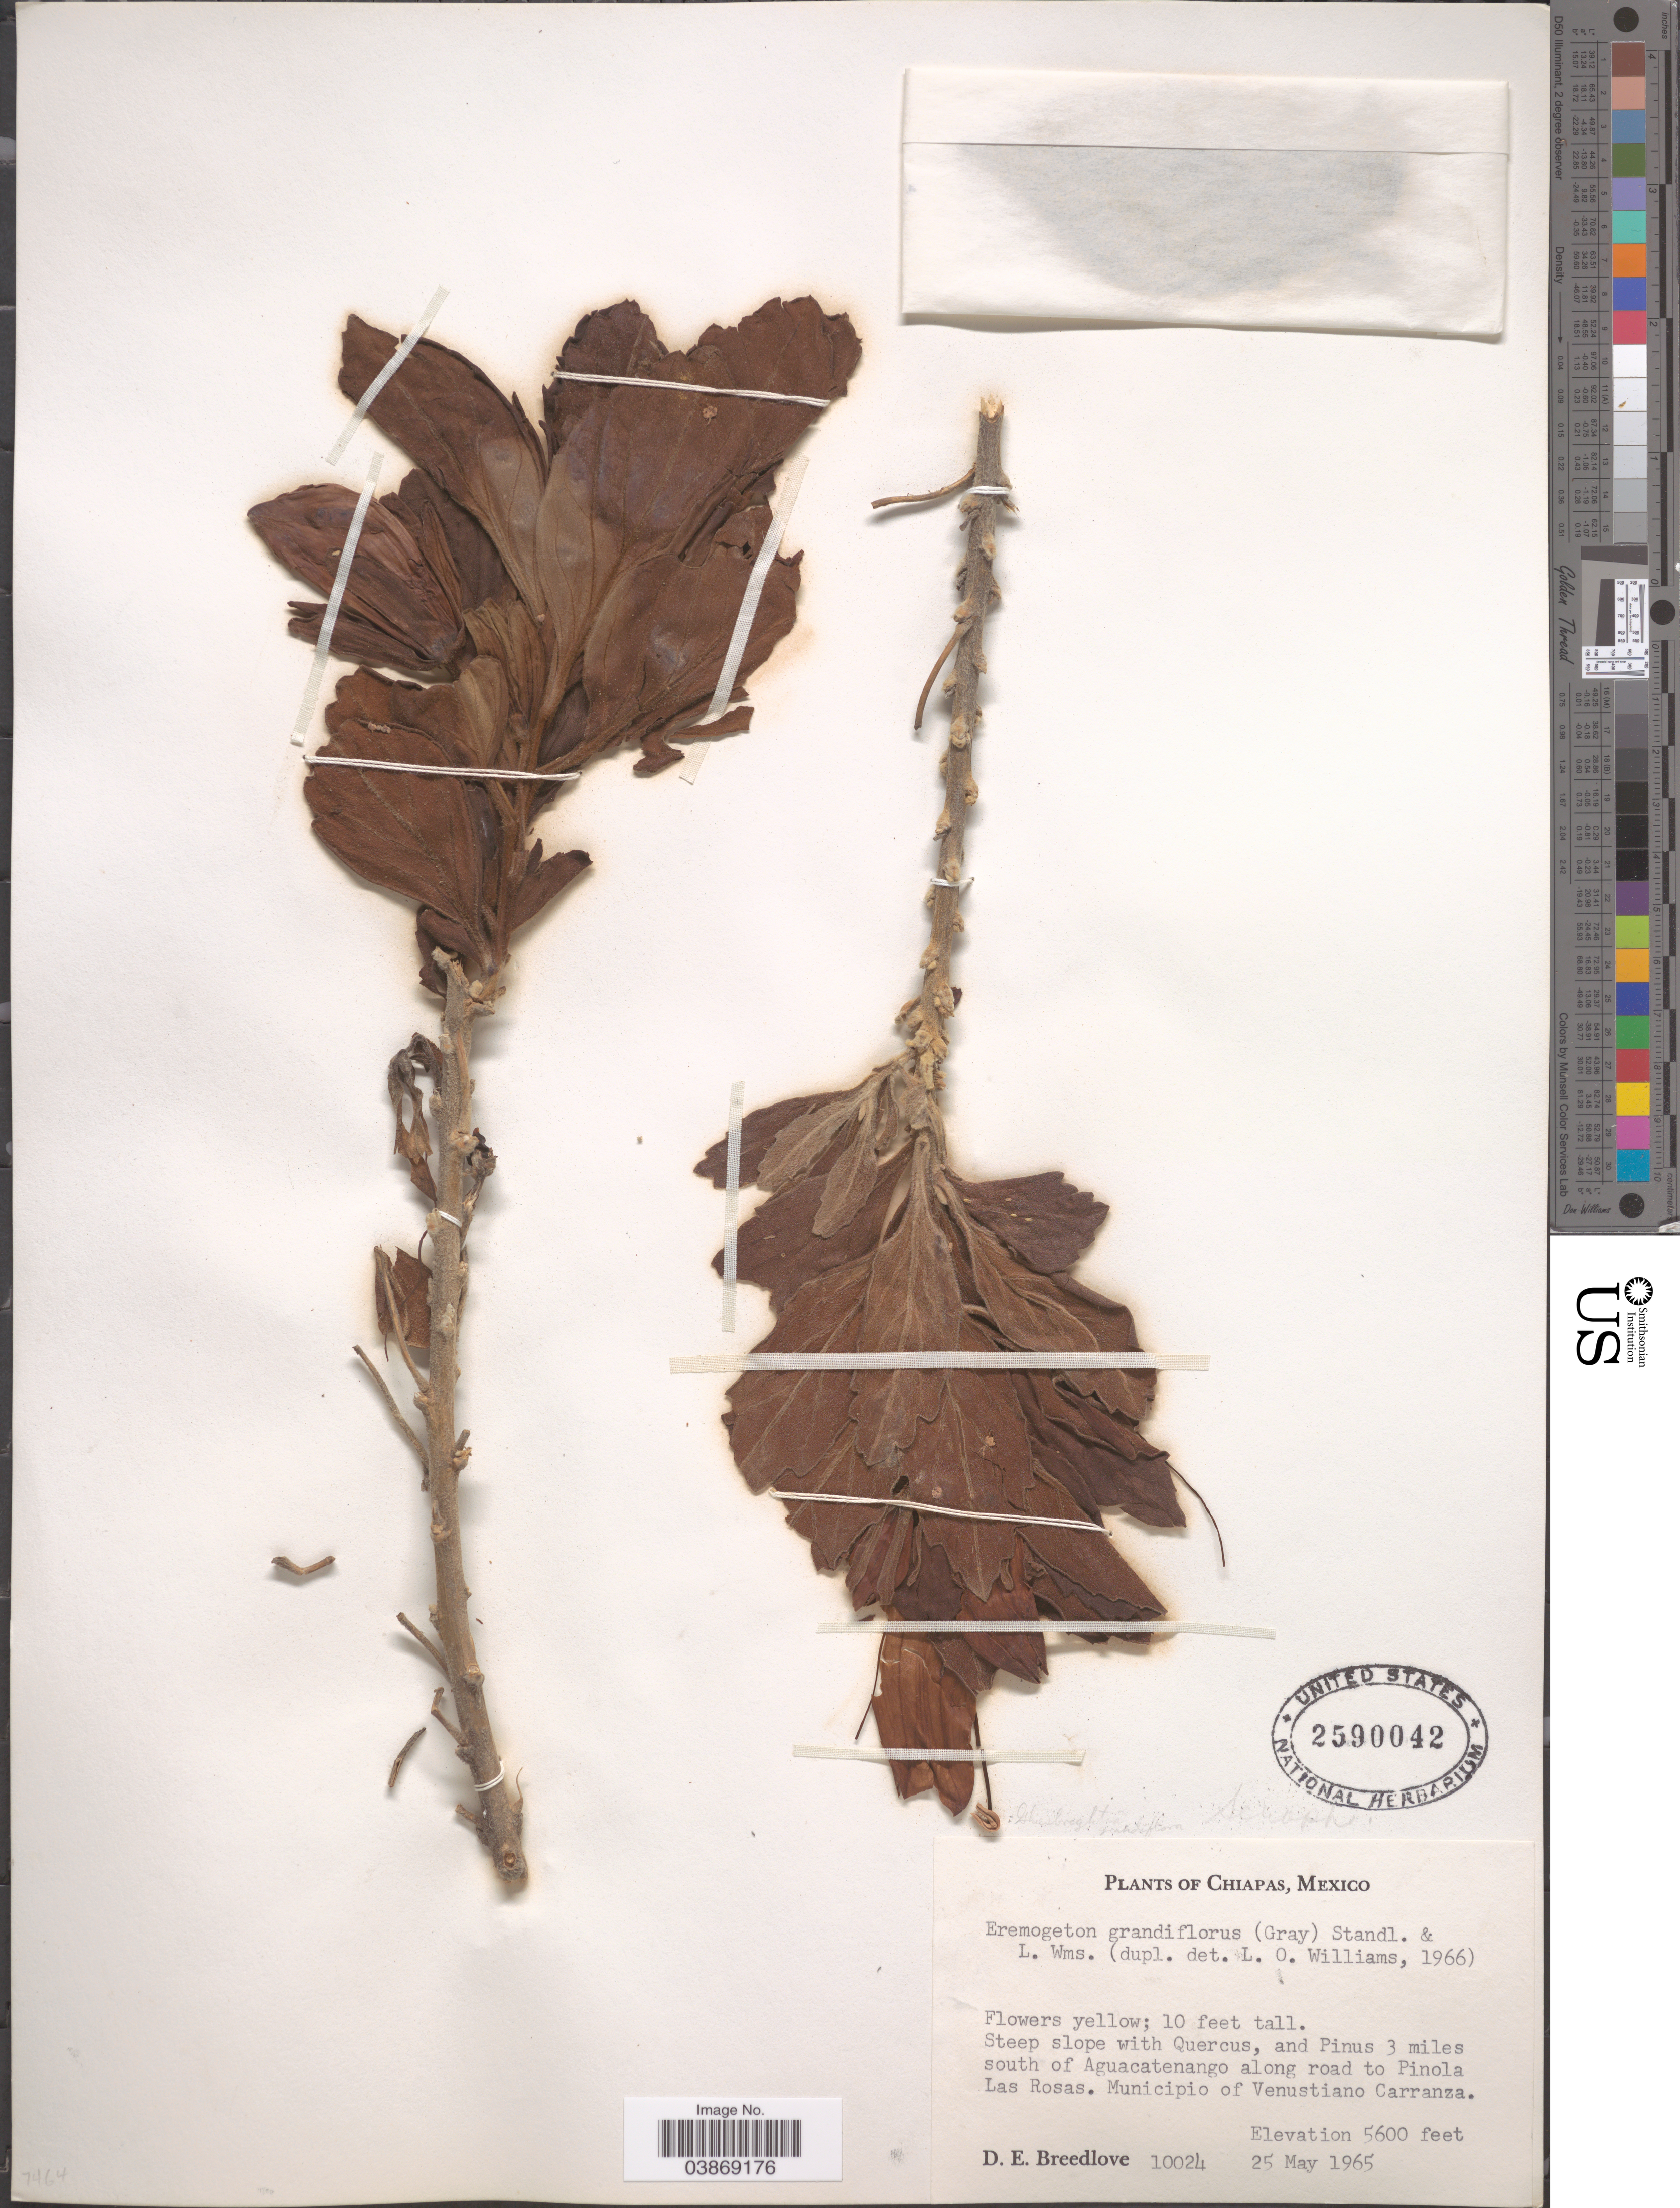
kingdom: Plantae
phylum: Tracheophyta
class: Magnoliopsida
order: Lamiales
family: Scrophulariaceae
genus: Ghiesbreghtia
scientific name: Ghiesbreghtia grandiflora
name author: A. Gray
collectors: D. E. Breedlove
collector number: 10024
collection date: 1965-05-25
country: Mexico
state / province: Chiapas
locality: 3 miles south of Aguacatenango along road to Pinola Las Rosas. Municipio of Venustiano Carranza.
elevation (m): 1707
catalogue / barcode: US 2590042